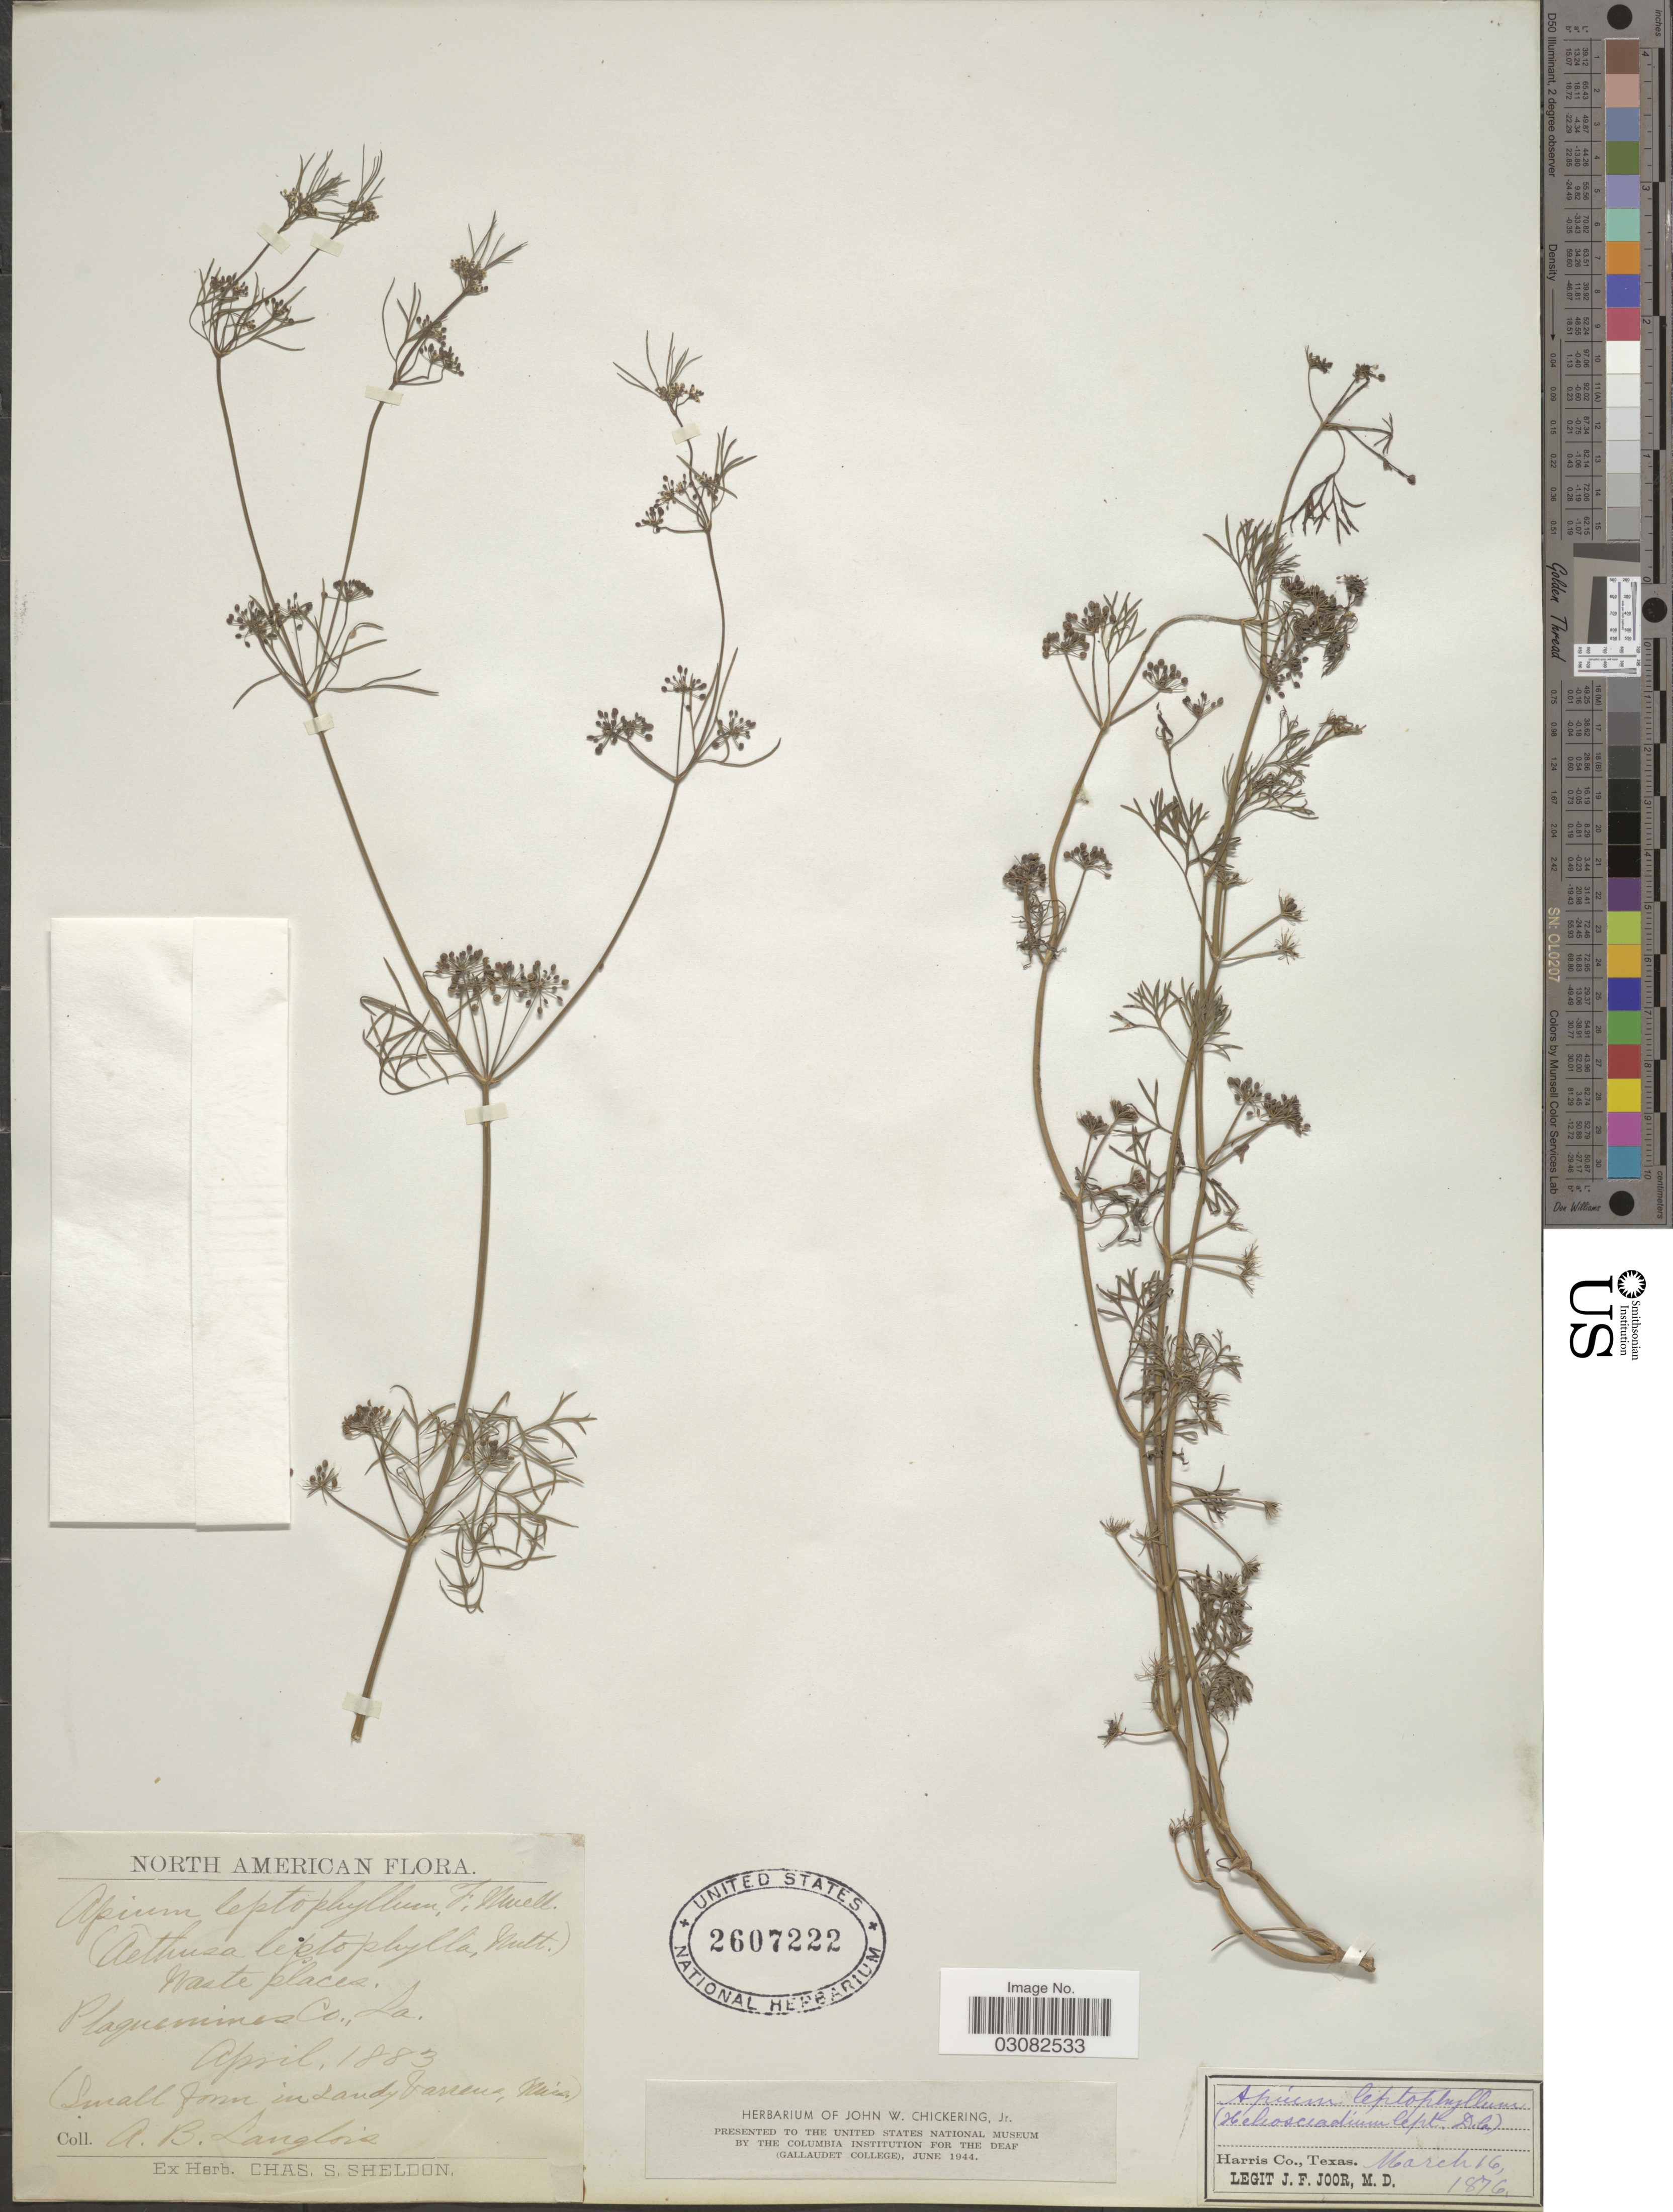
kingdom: Plantae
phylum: Tracheophyta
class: Magnoliopsida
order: Apiales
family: Apiaceae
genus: Apium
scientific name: Apium leptophyllum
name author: (Pers.) F. Muell. ex Benth.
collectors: A. Langlois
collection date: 1883-04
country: United States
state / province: Louisiana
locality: Plaquemines Co, La.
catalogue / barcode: US 2607222-2